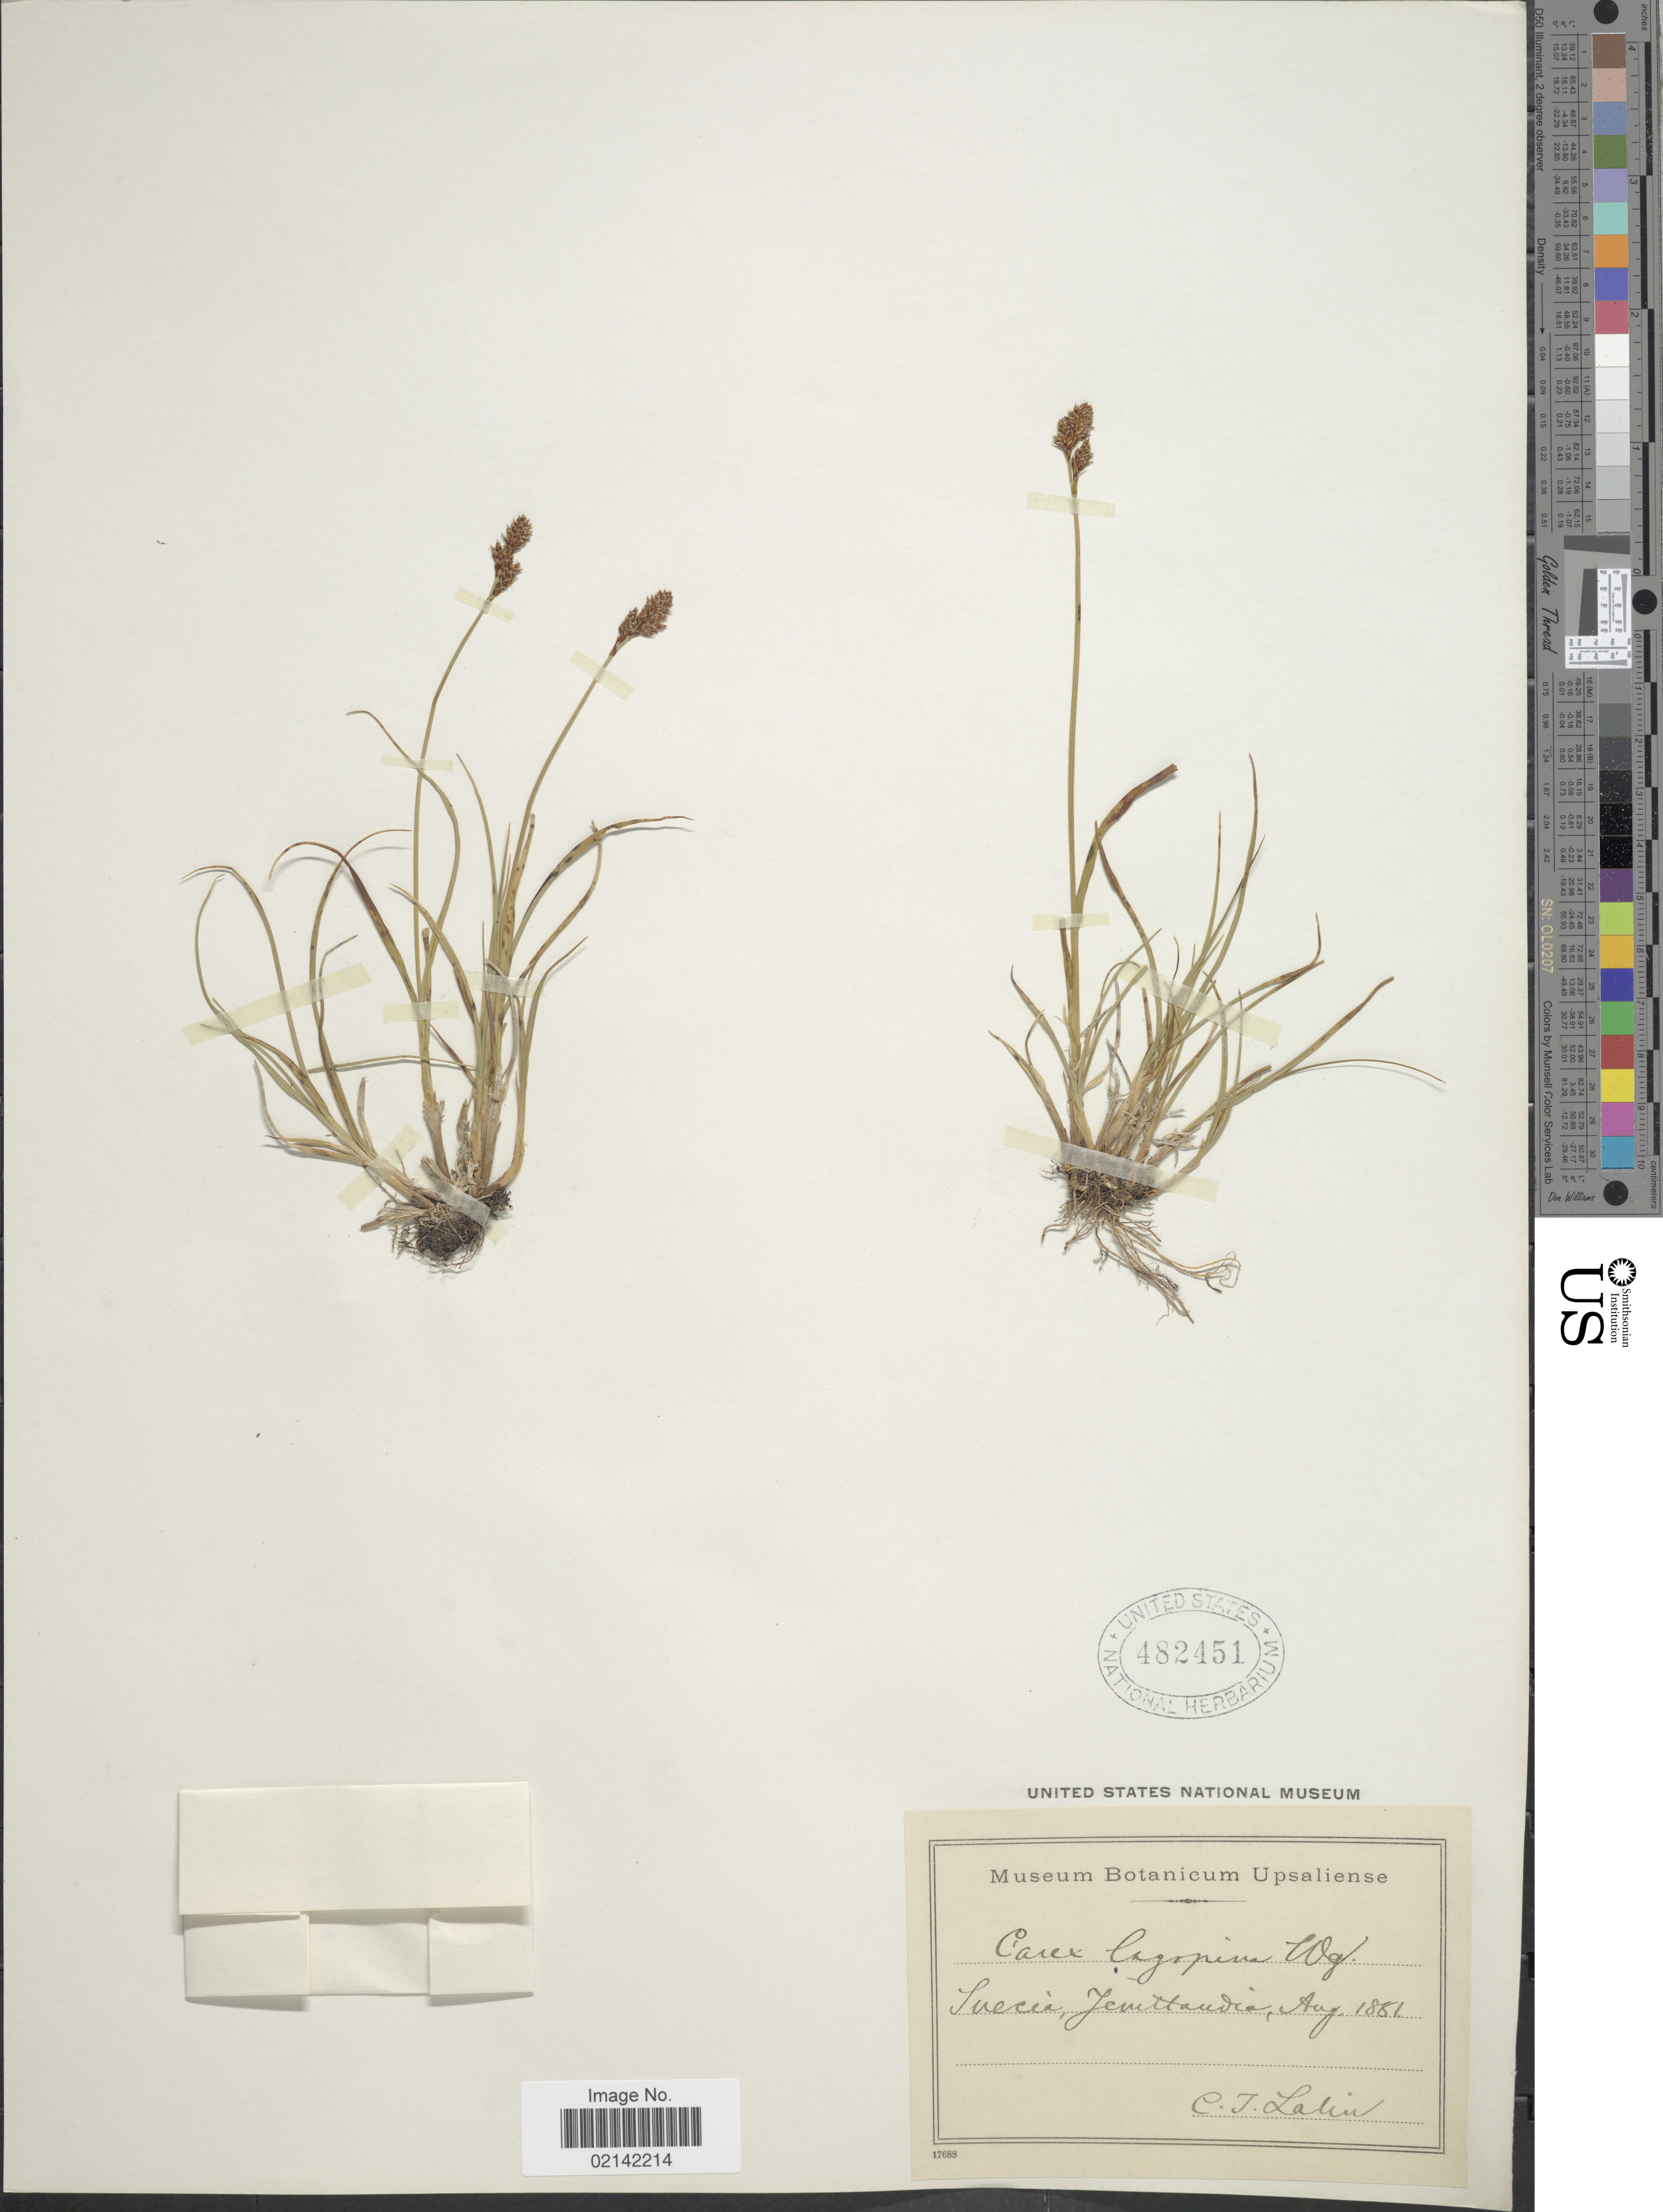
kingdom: Plantae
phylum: Tracheophyta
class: Liliopsida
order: Poales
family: Cyperaceae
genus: Carex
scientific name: Carex lachenalii subsp. lachenalii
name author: Schkuhr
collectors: C. Lalin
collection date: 1881-08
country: Sweden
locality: Jemttandia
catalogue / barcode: US 482451